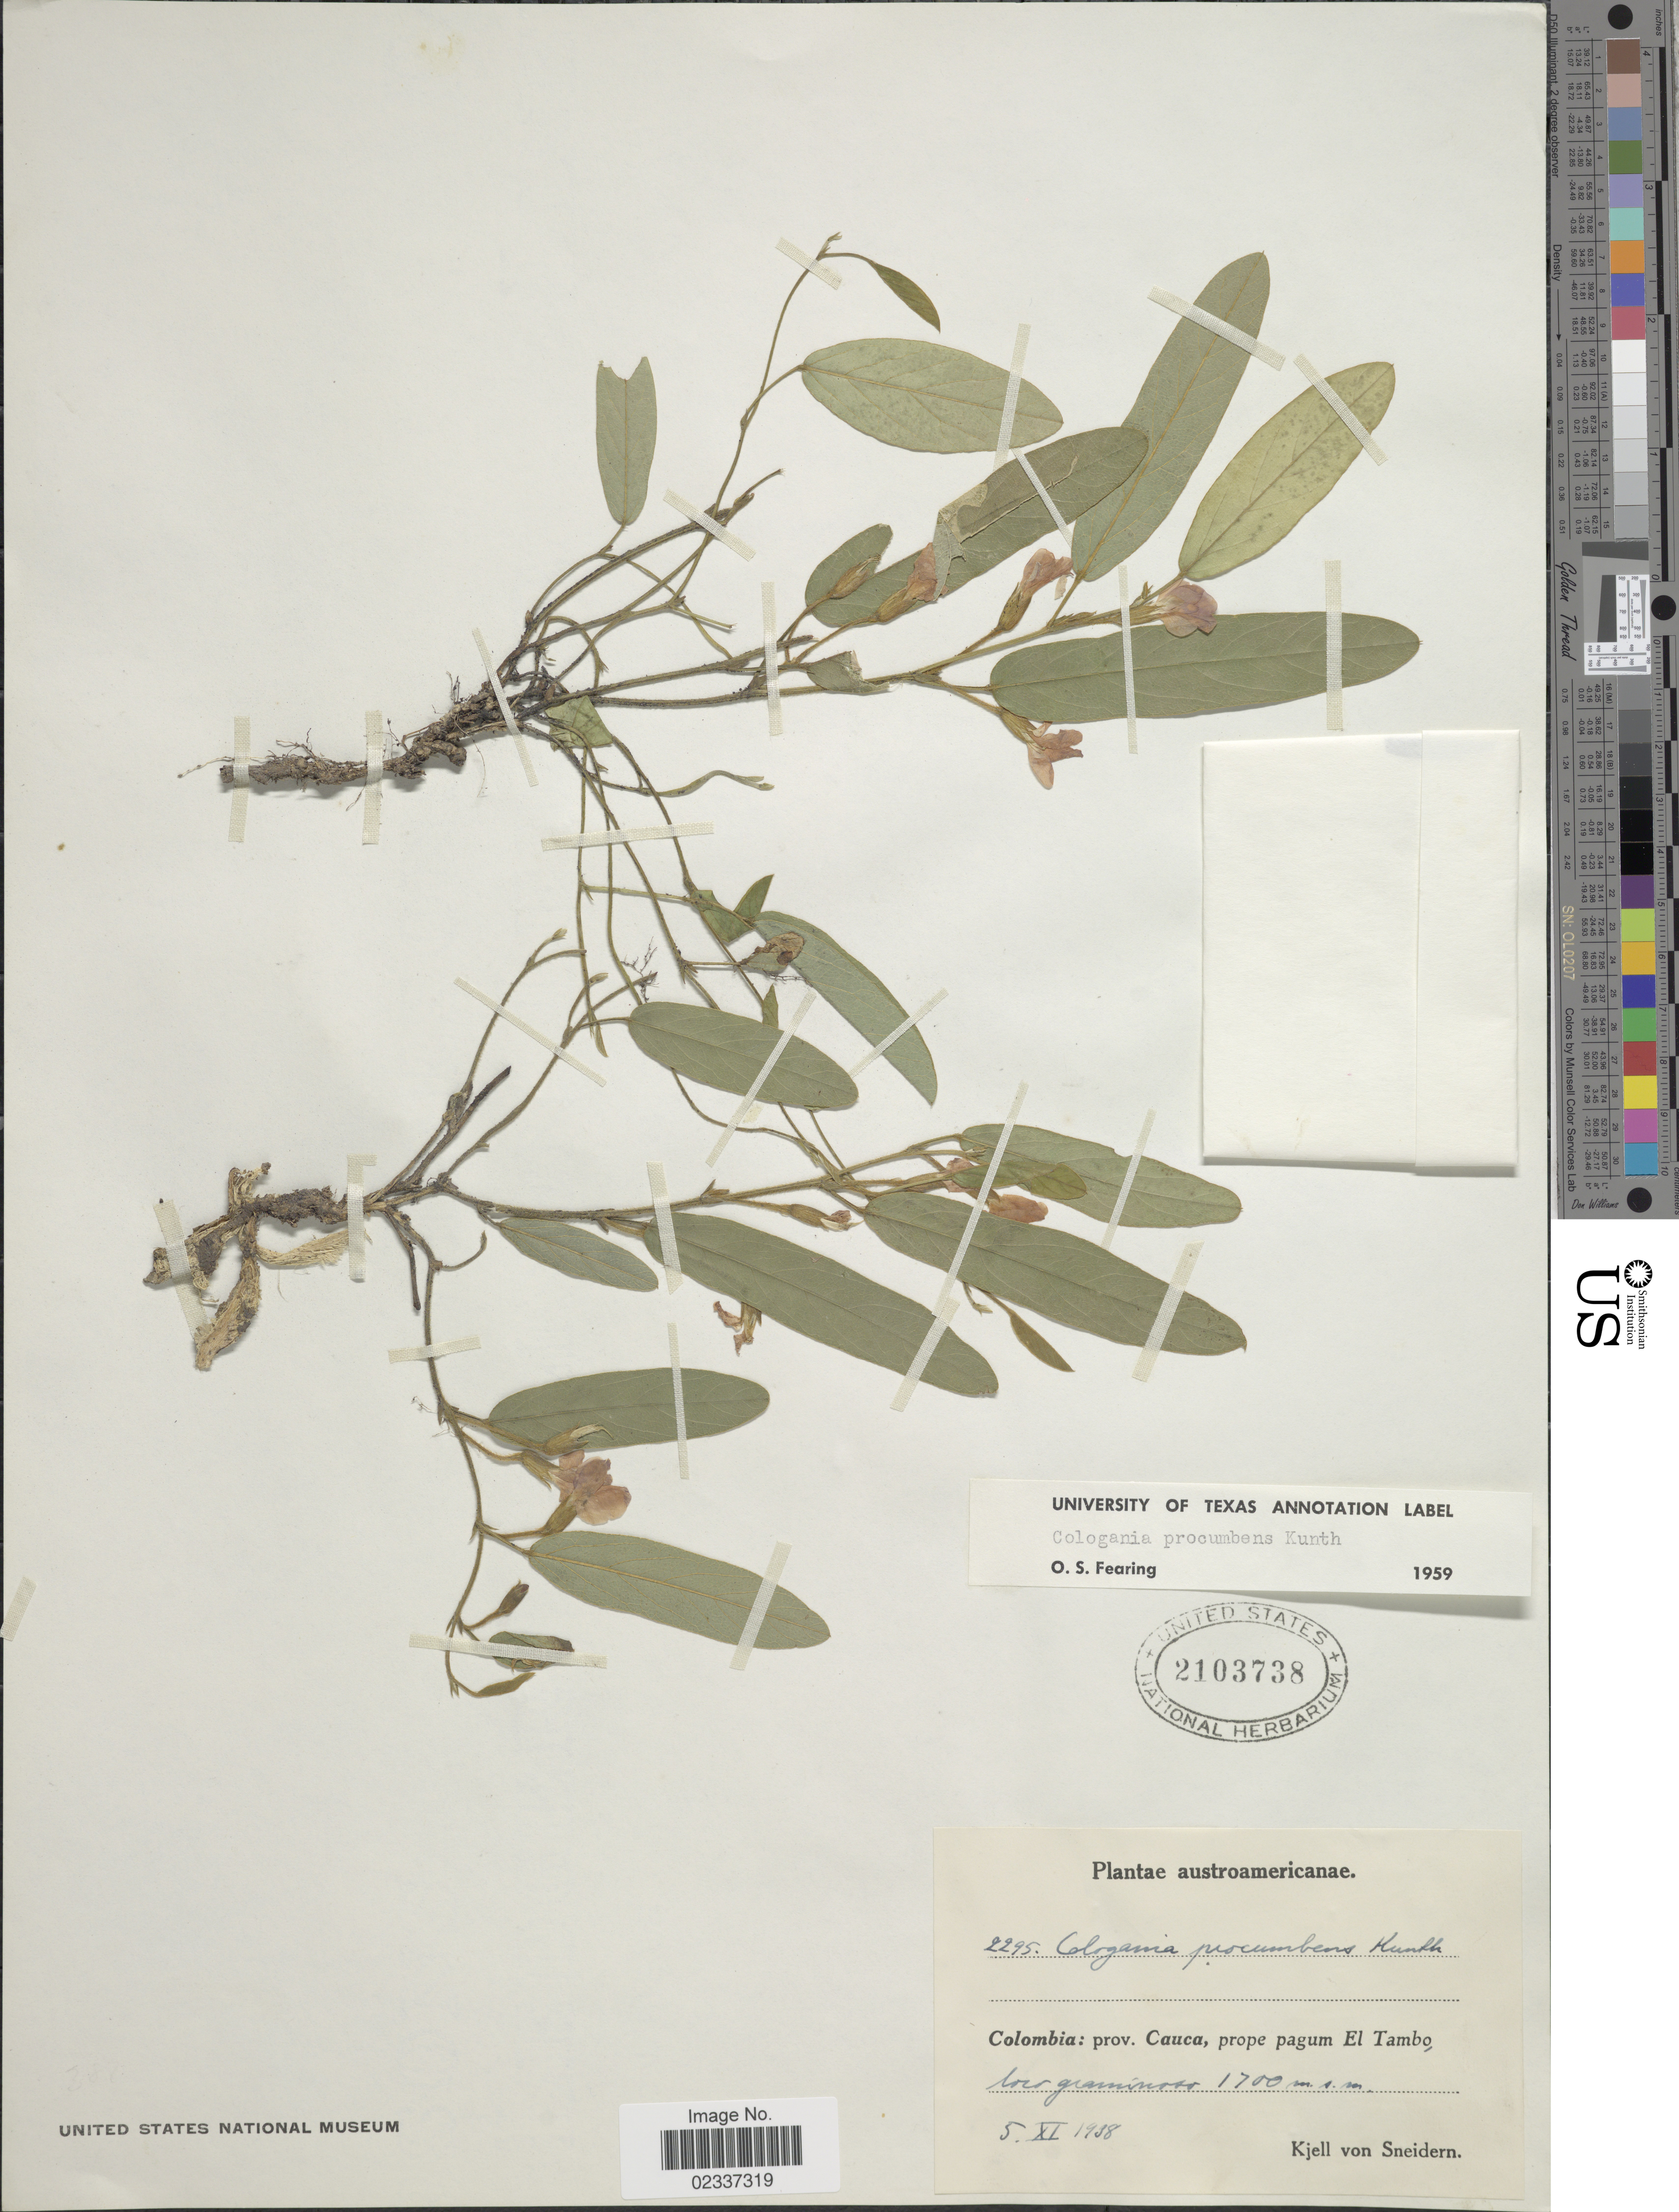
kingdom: Plantae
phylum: Tracheophyta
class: Magnoliopsida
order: Fabales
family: Fabaceae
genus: Cologania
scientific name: Cologania procumbens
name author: Kunth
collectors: K. von Sneidern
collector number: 2295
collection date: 1938-11-05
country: Colombia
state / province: Cauca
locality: Colombia: prov. Cauca: prope pagum El Tambo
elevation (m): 1700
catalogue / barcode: US 2103738